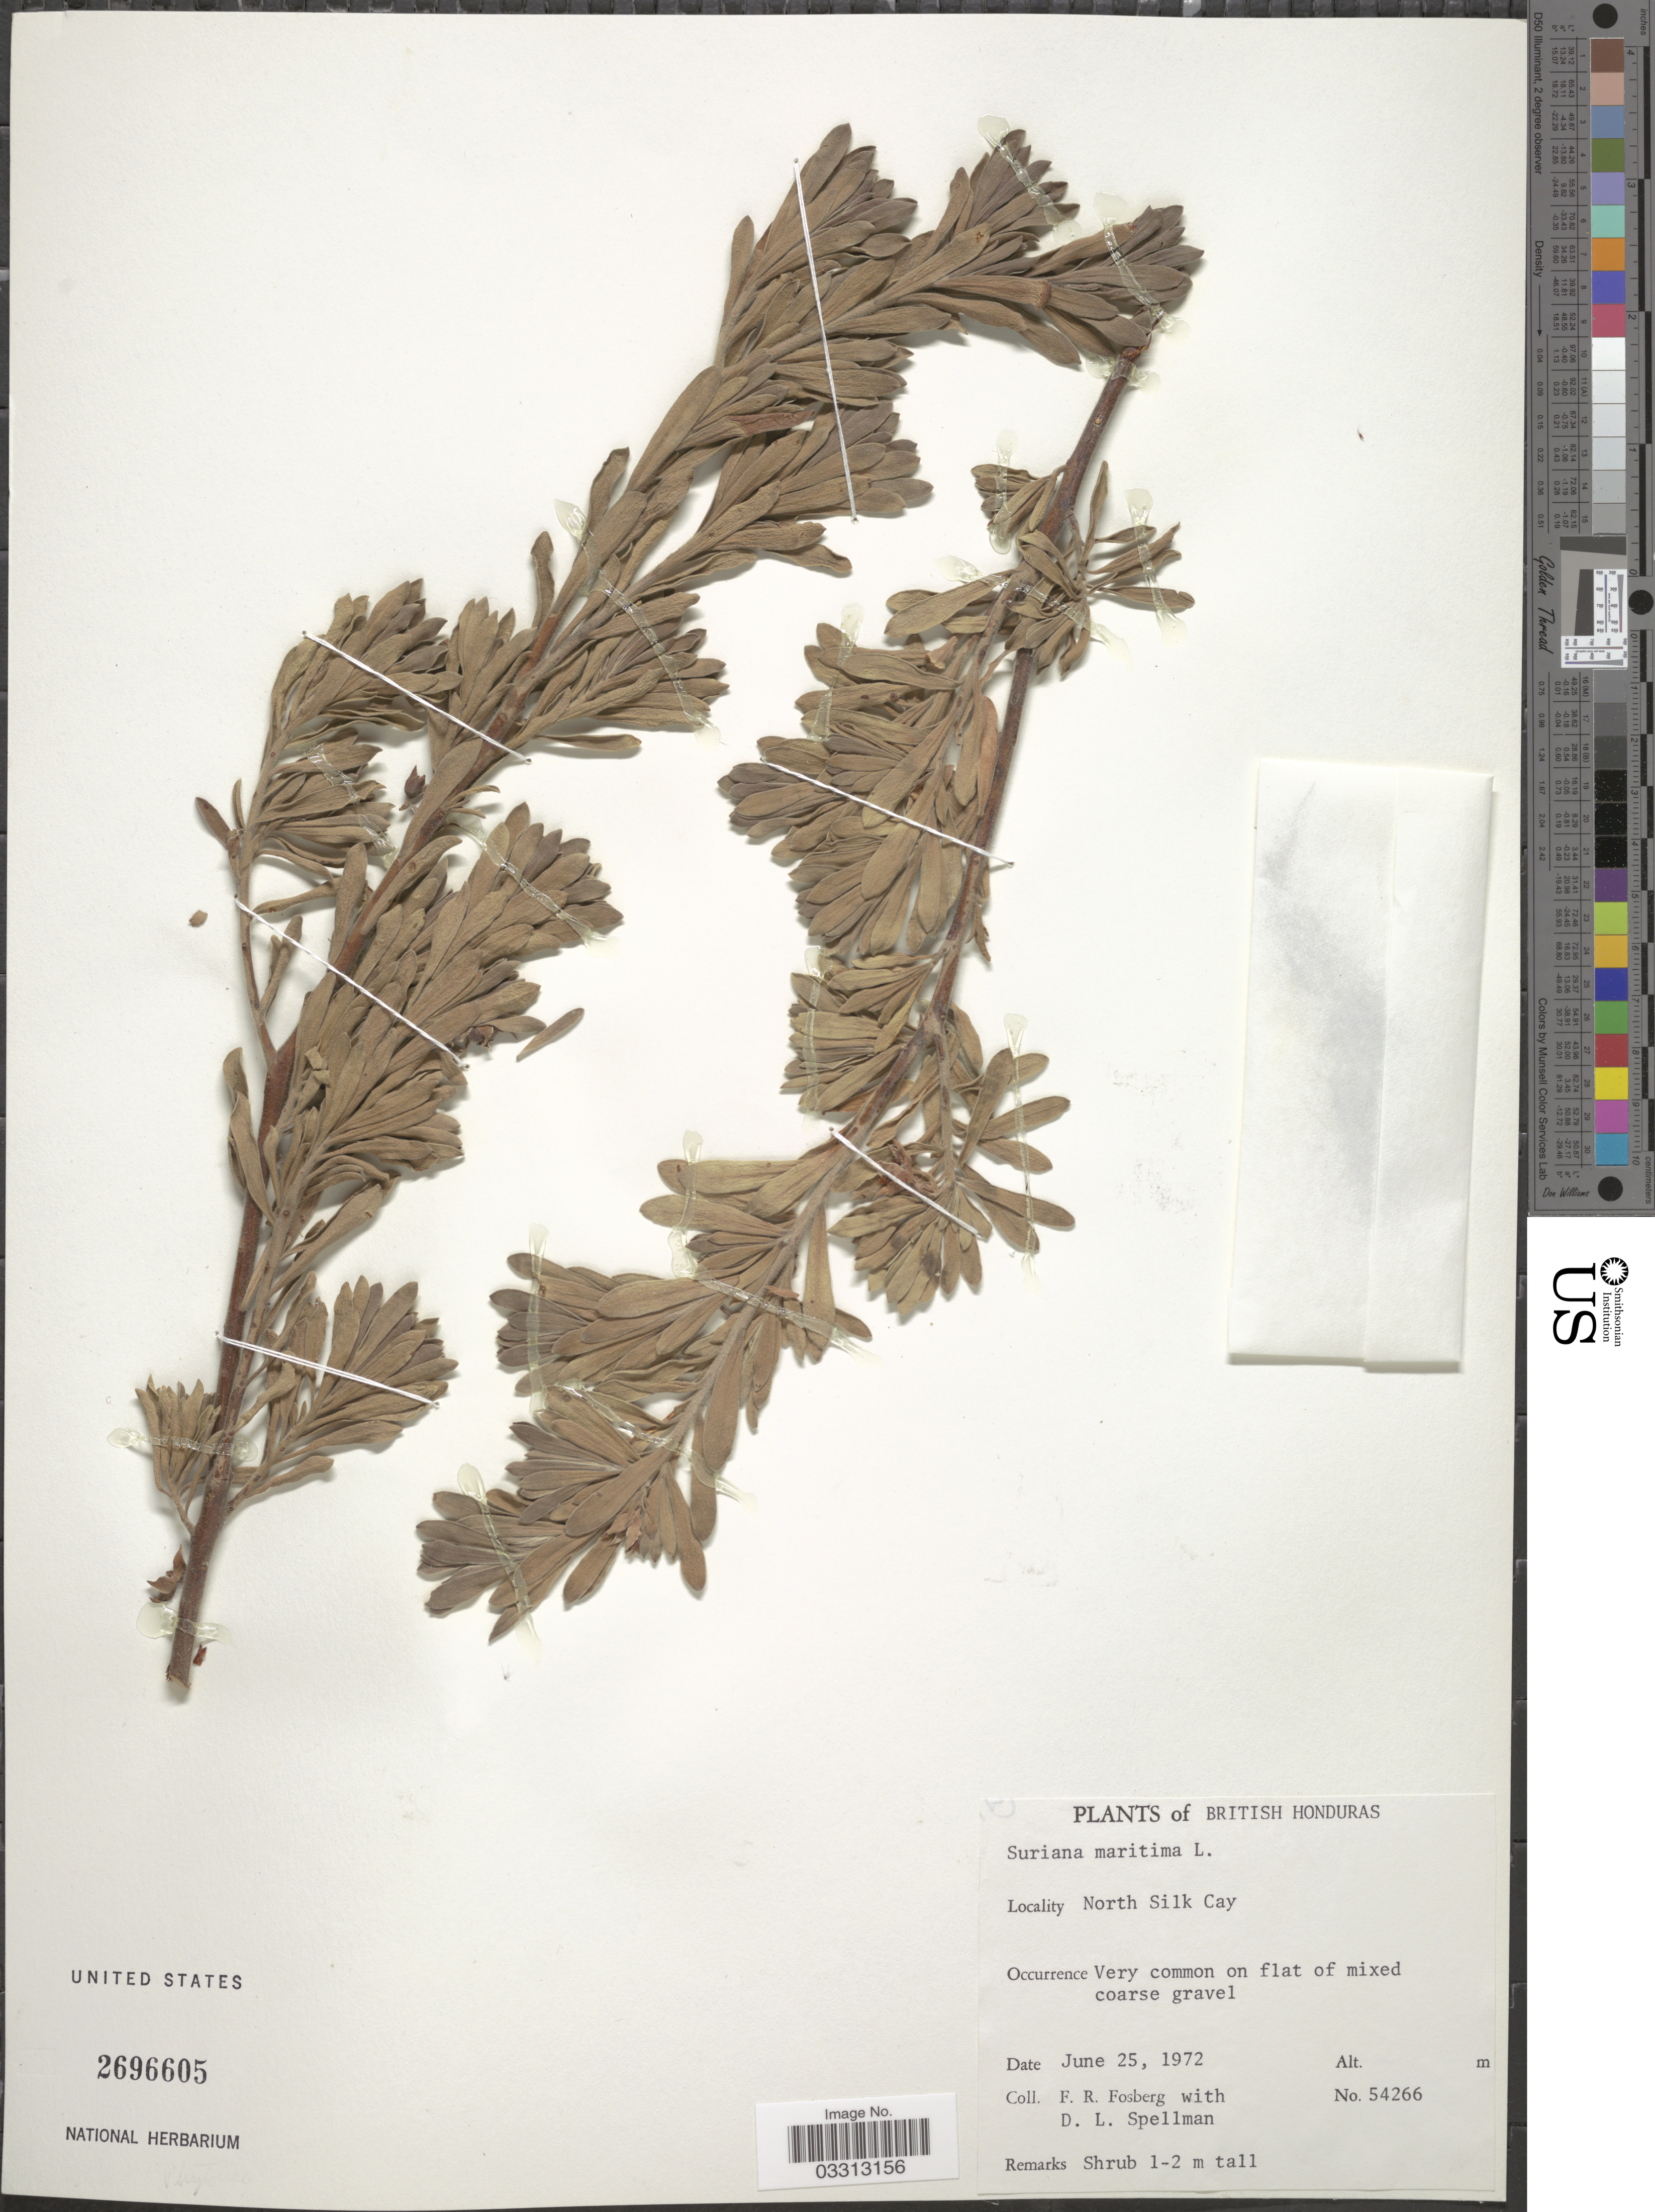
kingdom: Plantae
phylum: Tracheophyta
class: Magnoliopsida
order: Fabales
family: Surianaceae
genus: Suriana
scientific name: Suriana maritima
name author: L.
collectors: F. R. Fosberg & D. L. Spellman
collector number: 54266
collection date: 1972-06-25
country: Belize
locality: British Honduras. North Silk Cay.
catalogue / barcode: US 2696605